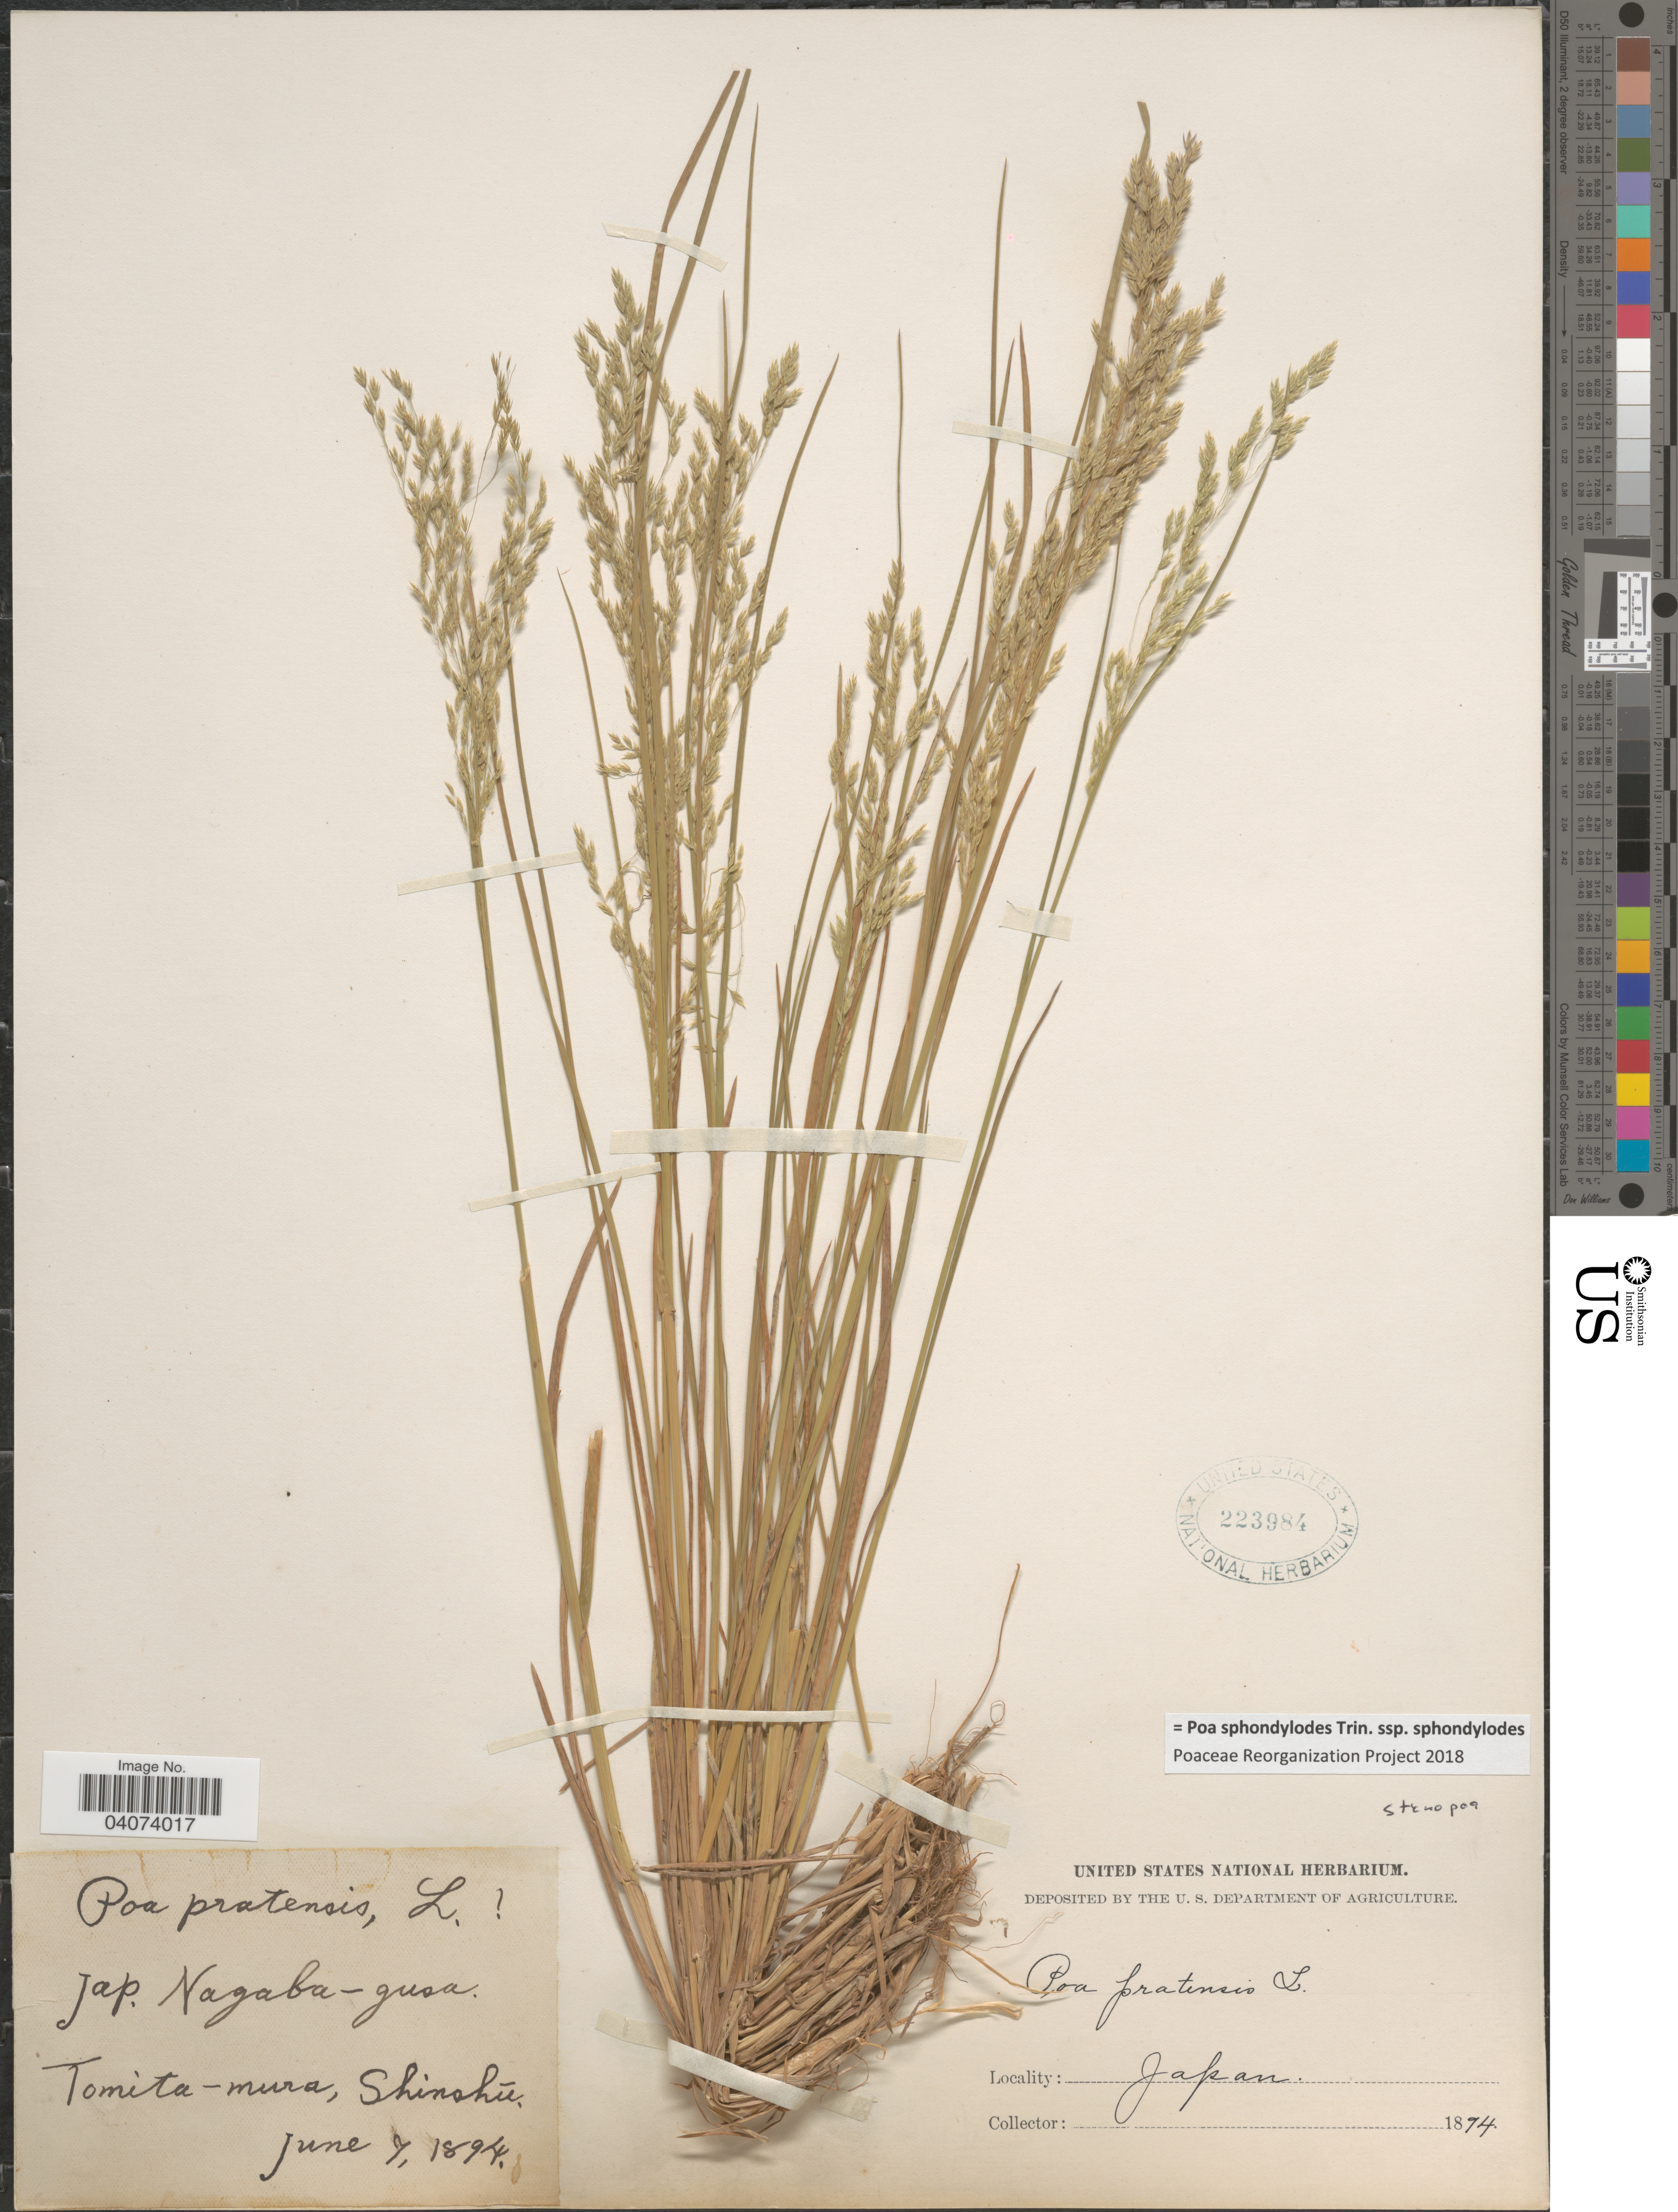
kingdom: Plantae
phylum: Tracheophyta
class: Liliopsida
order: Poales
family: Poaceae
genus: Poa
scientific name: Poa sphondylodes subsp. sphondylodes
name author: Trin.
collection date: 1894-06-07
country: Japan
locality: Tomita-mura.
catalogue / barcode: US 223984